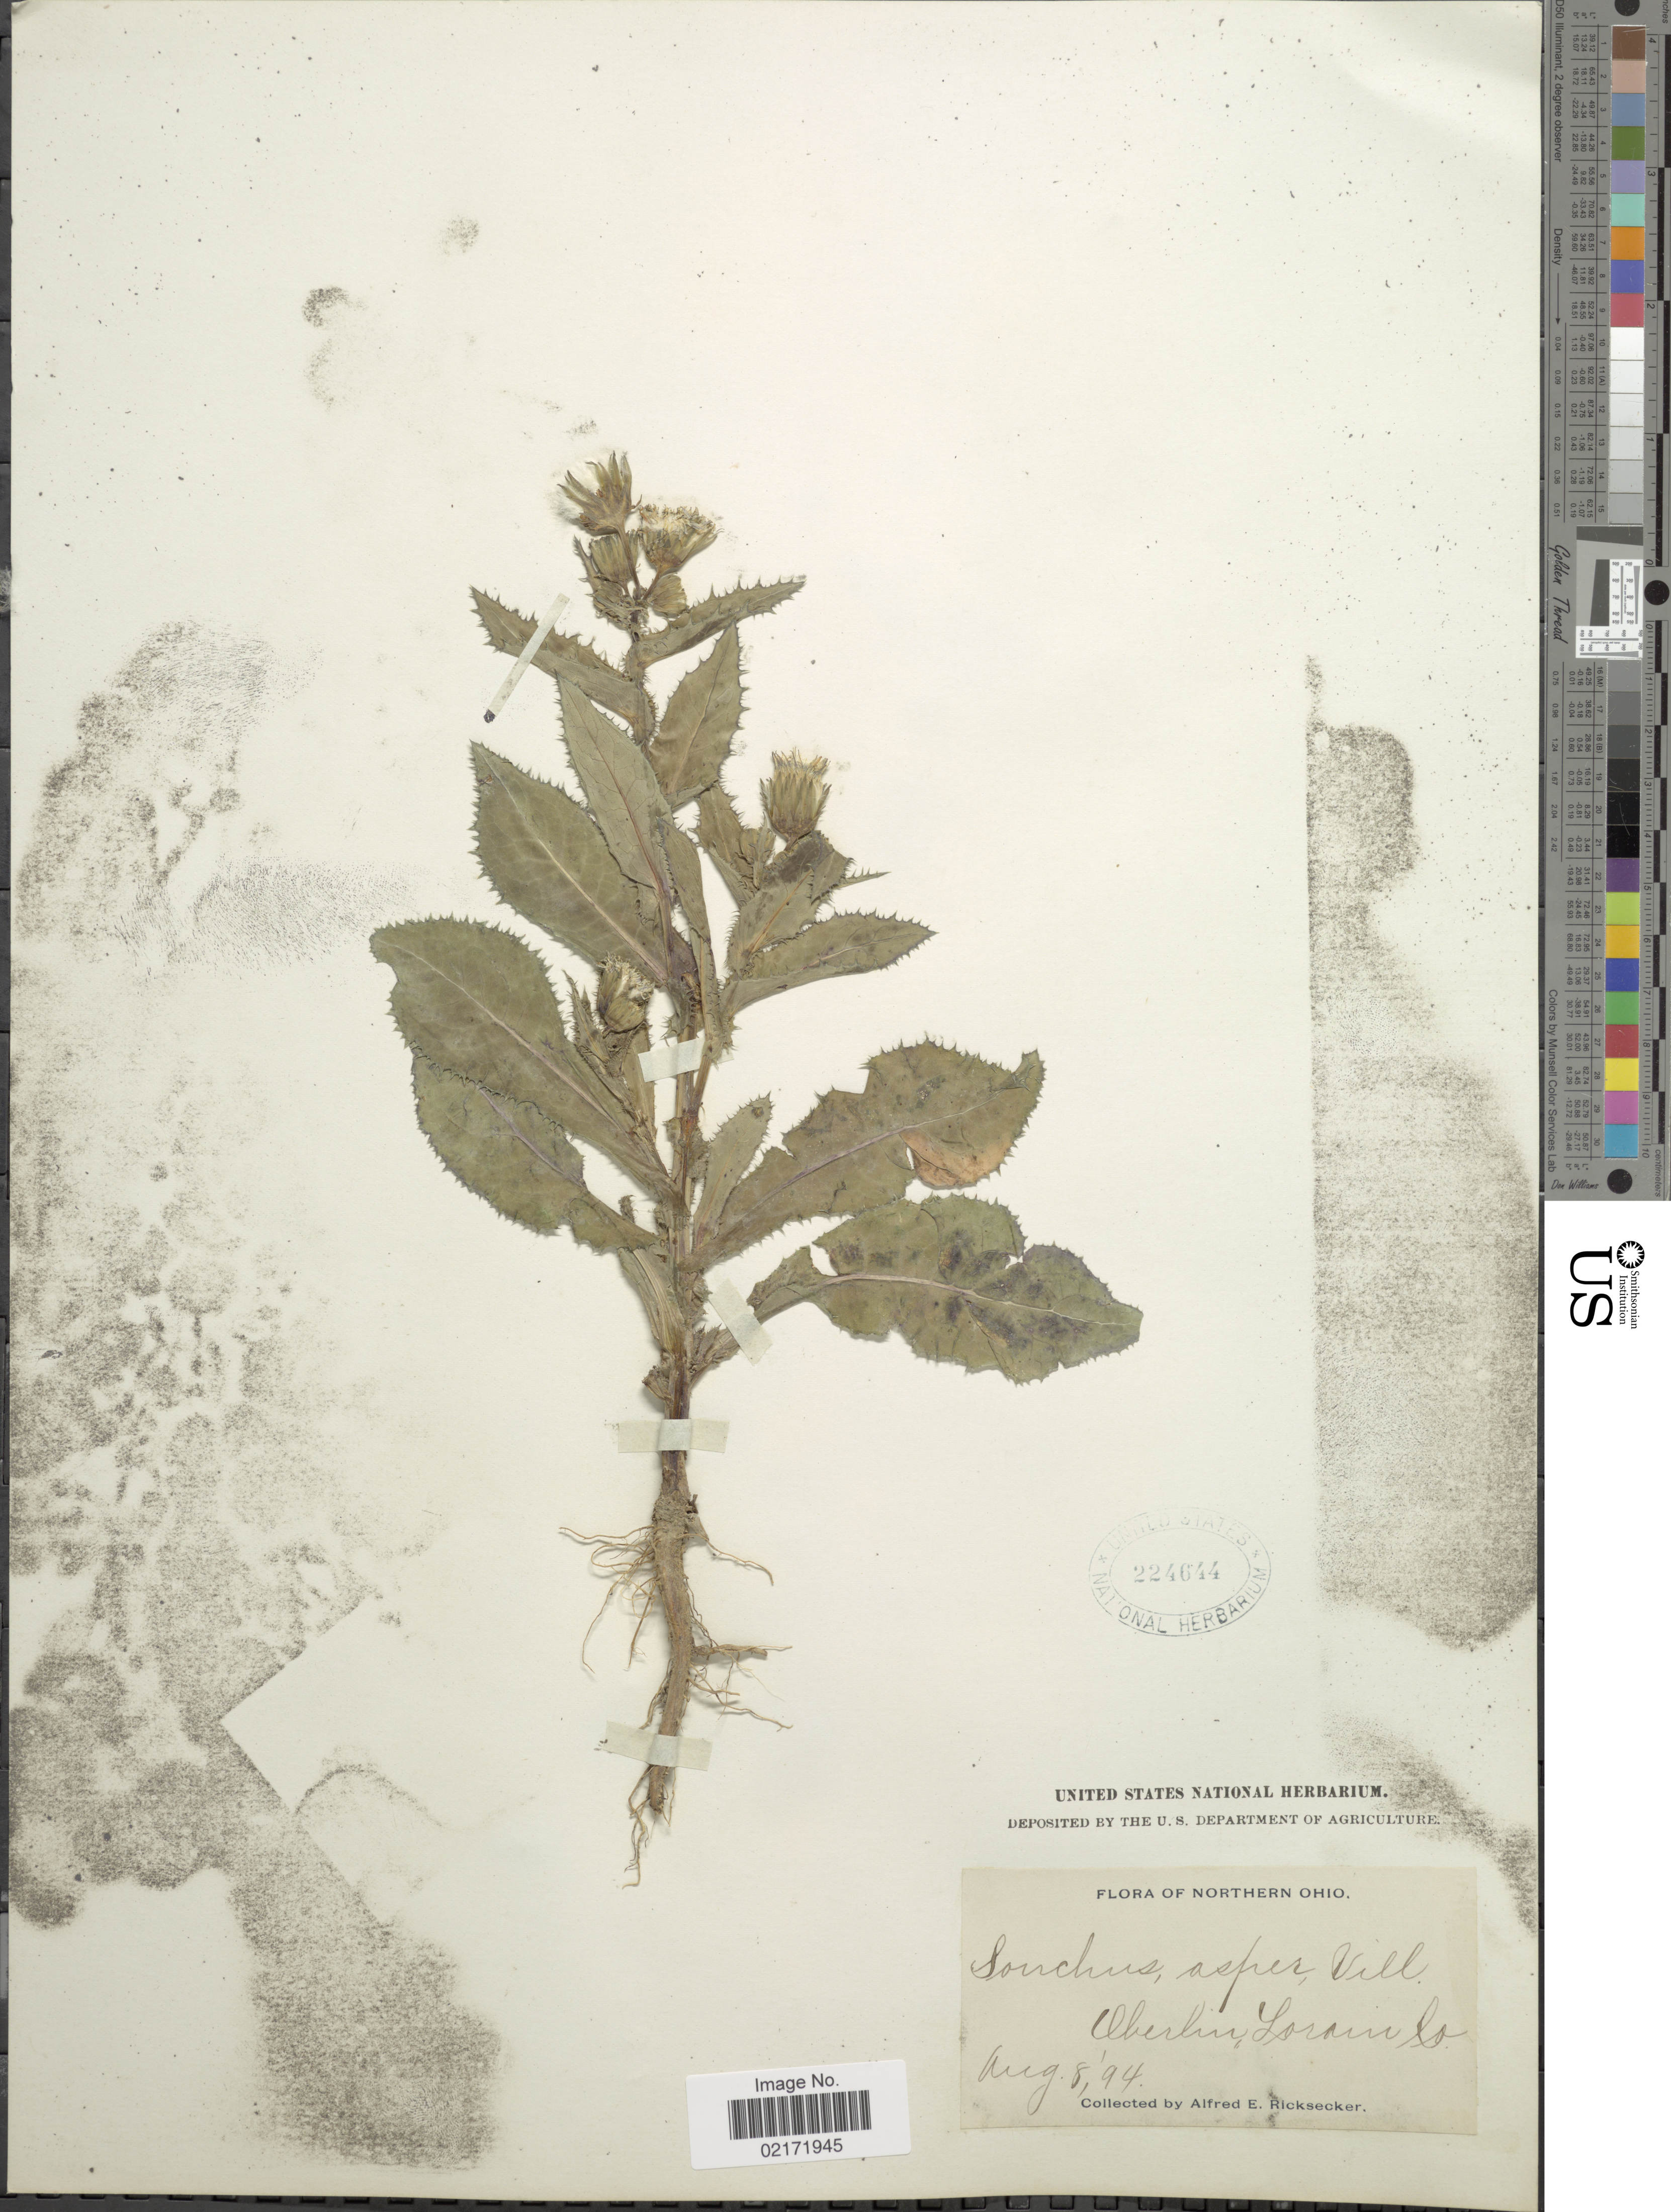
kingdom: Plantae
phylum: Tracheophyta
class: Magnoliopsida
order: Asterales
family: Asteraceae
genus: Sonchus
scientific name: Sonchus asper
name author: (L.) Hill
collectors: A. E. Ricksecker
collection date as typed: Transcribed d/m/y: 8/8/94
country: United States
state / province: Ohio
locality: Northern Ohio, Oberlin, Lorain Co.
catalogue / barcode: US 224044